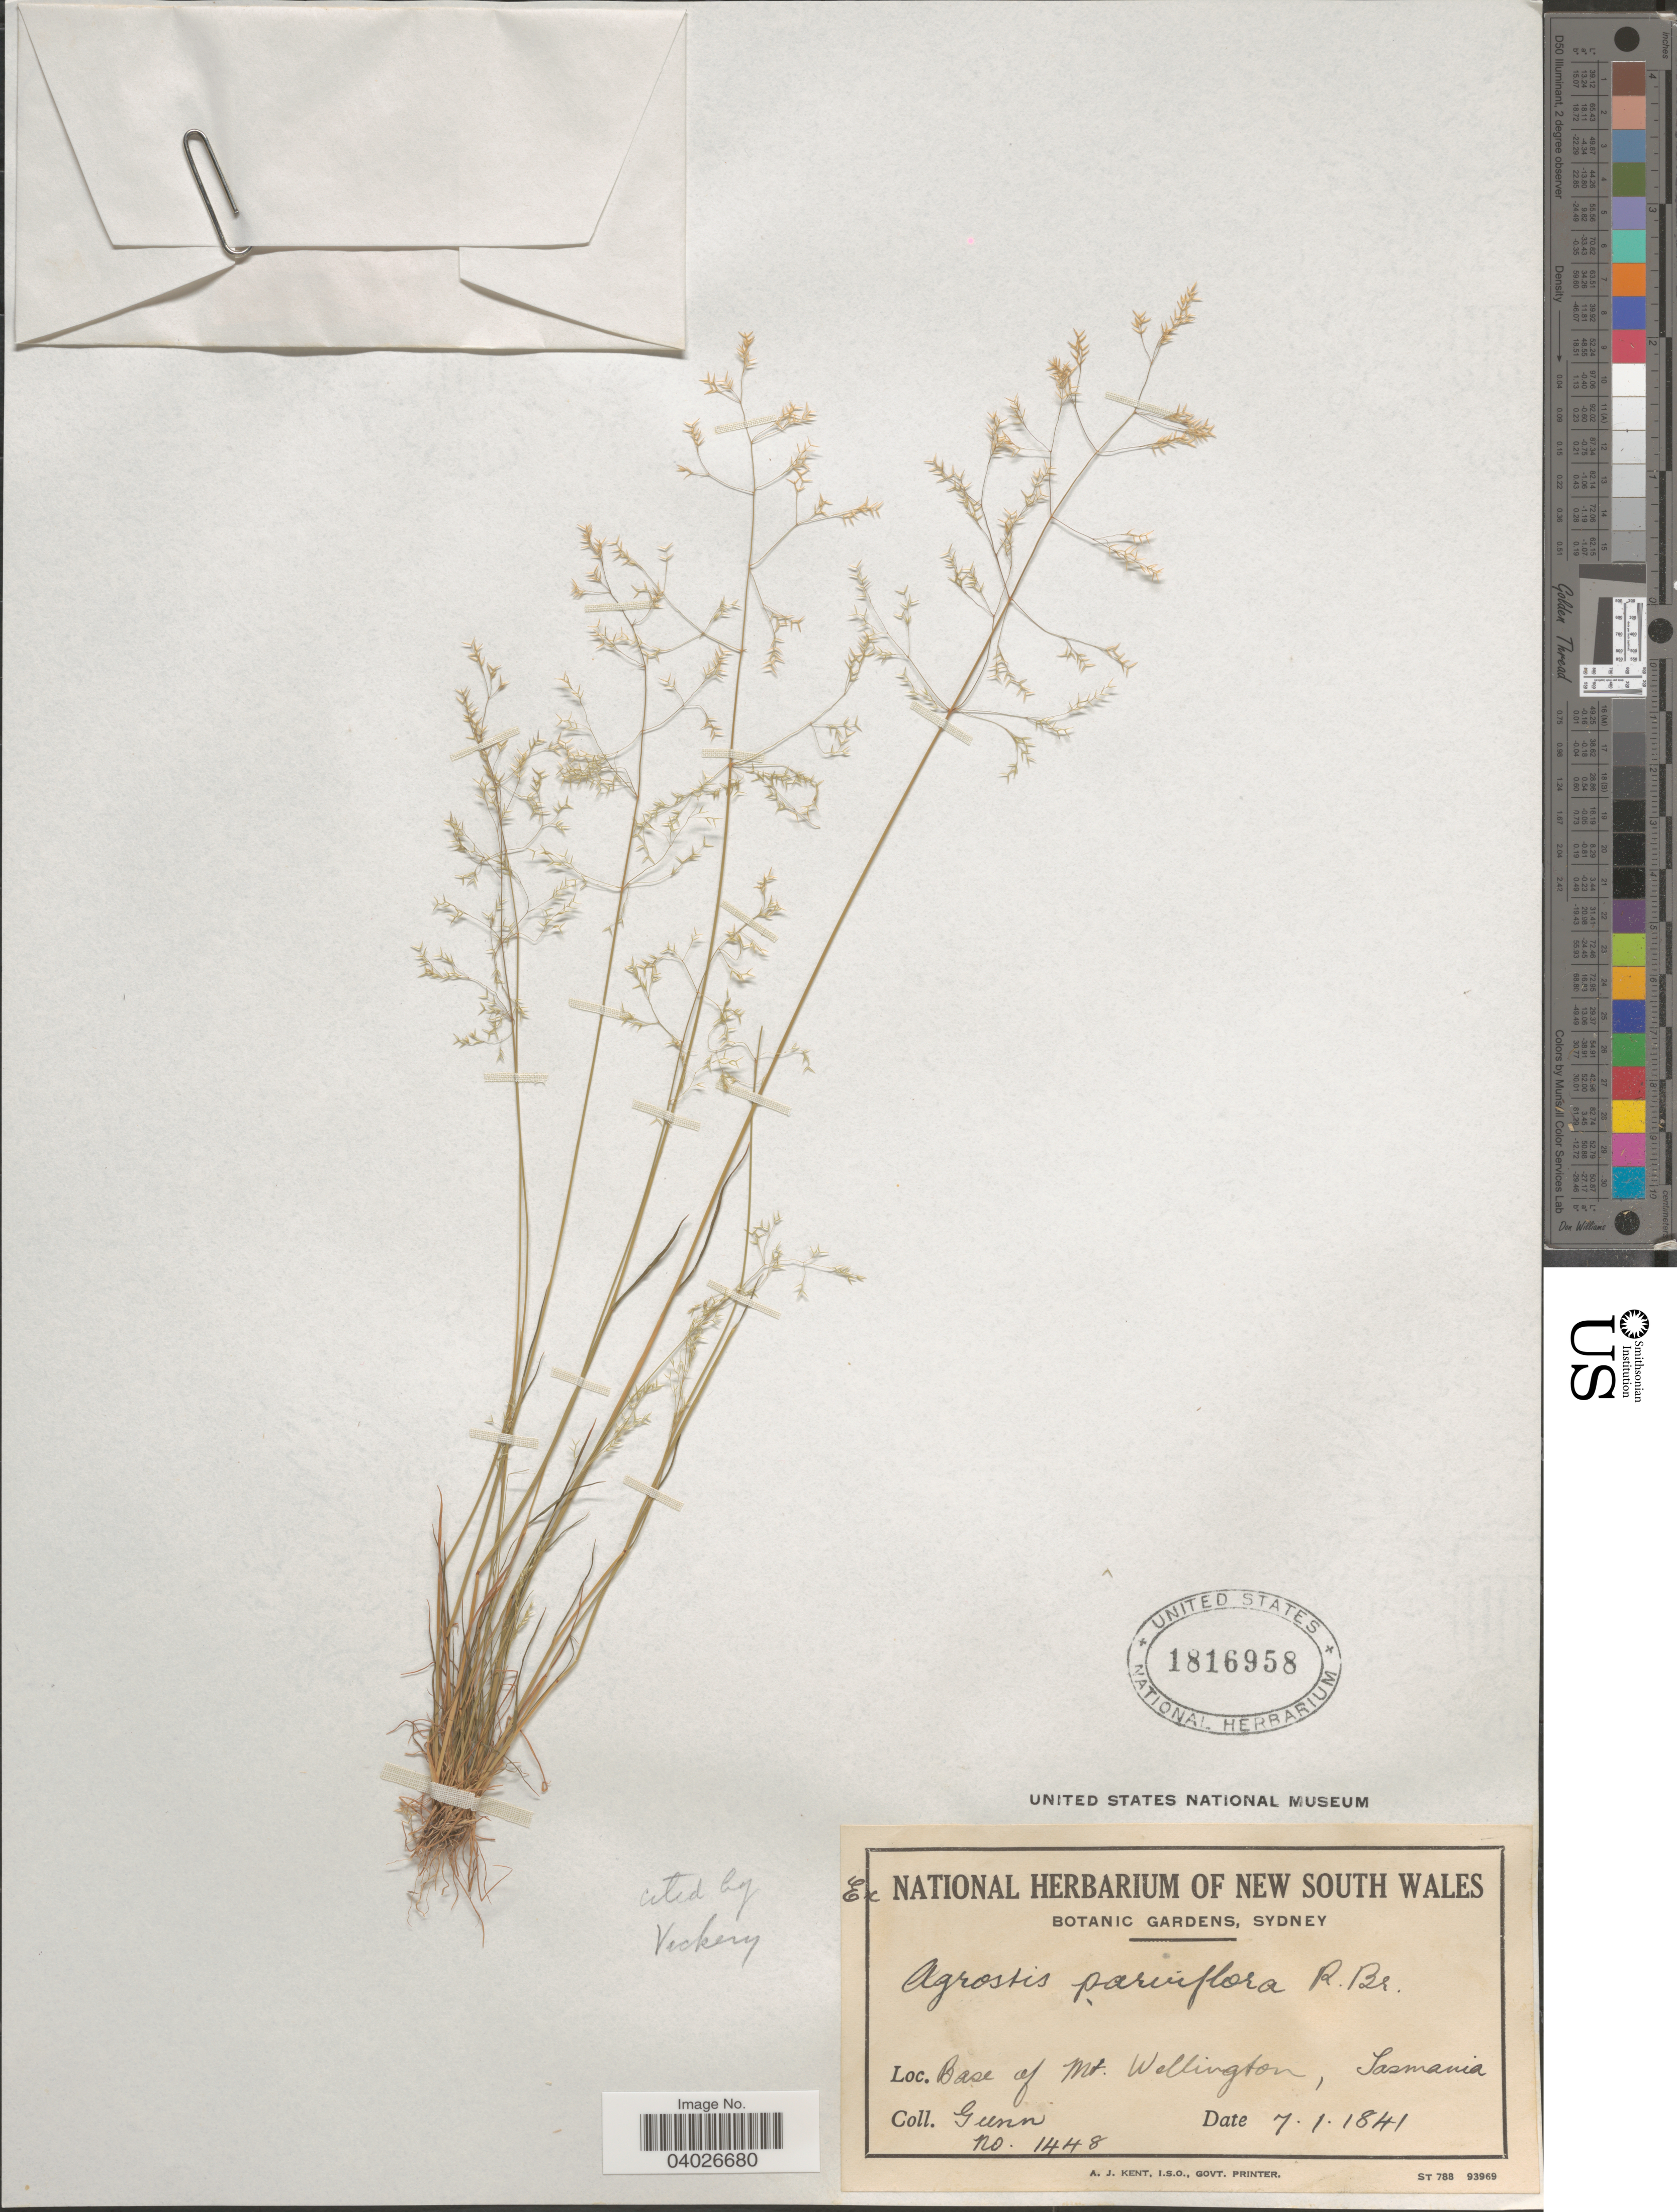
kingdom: Plantae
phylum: Tracheophyta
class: Liliopsida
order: Poales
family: Poaceae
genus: Agrostis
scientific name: Agrostis parviflora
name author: R. Br.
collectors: -. Gunn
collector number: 1448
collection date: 1841-01-07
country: Australia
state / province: Tasmania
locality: Base of Mt. Wellington.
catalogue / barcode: US 1816958